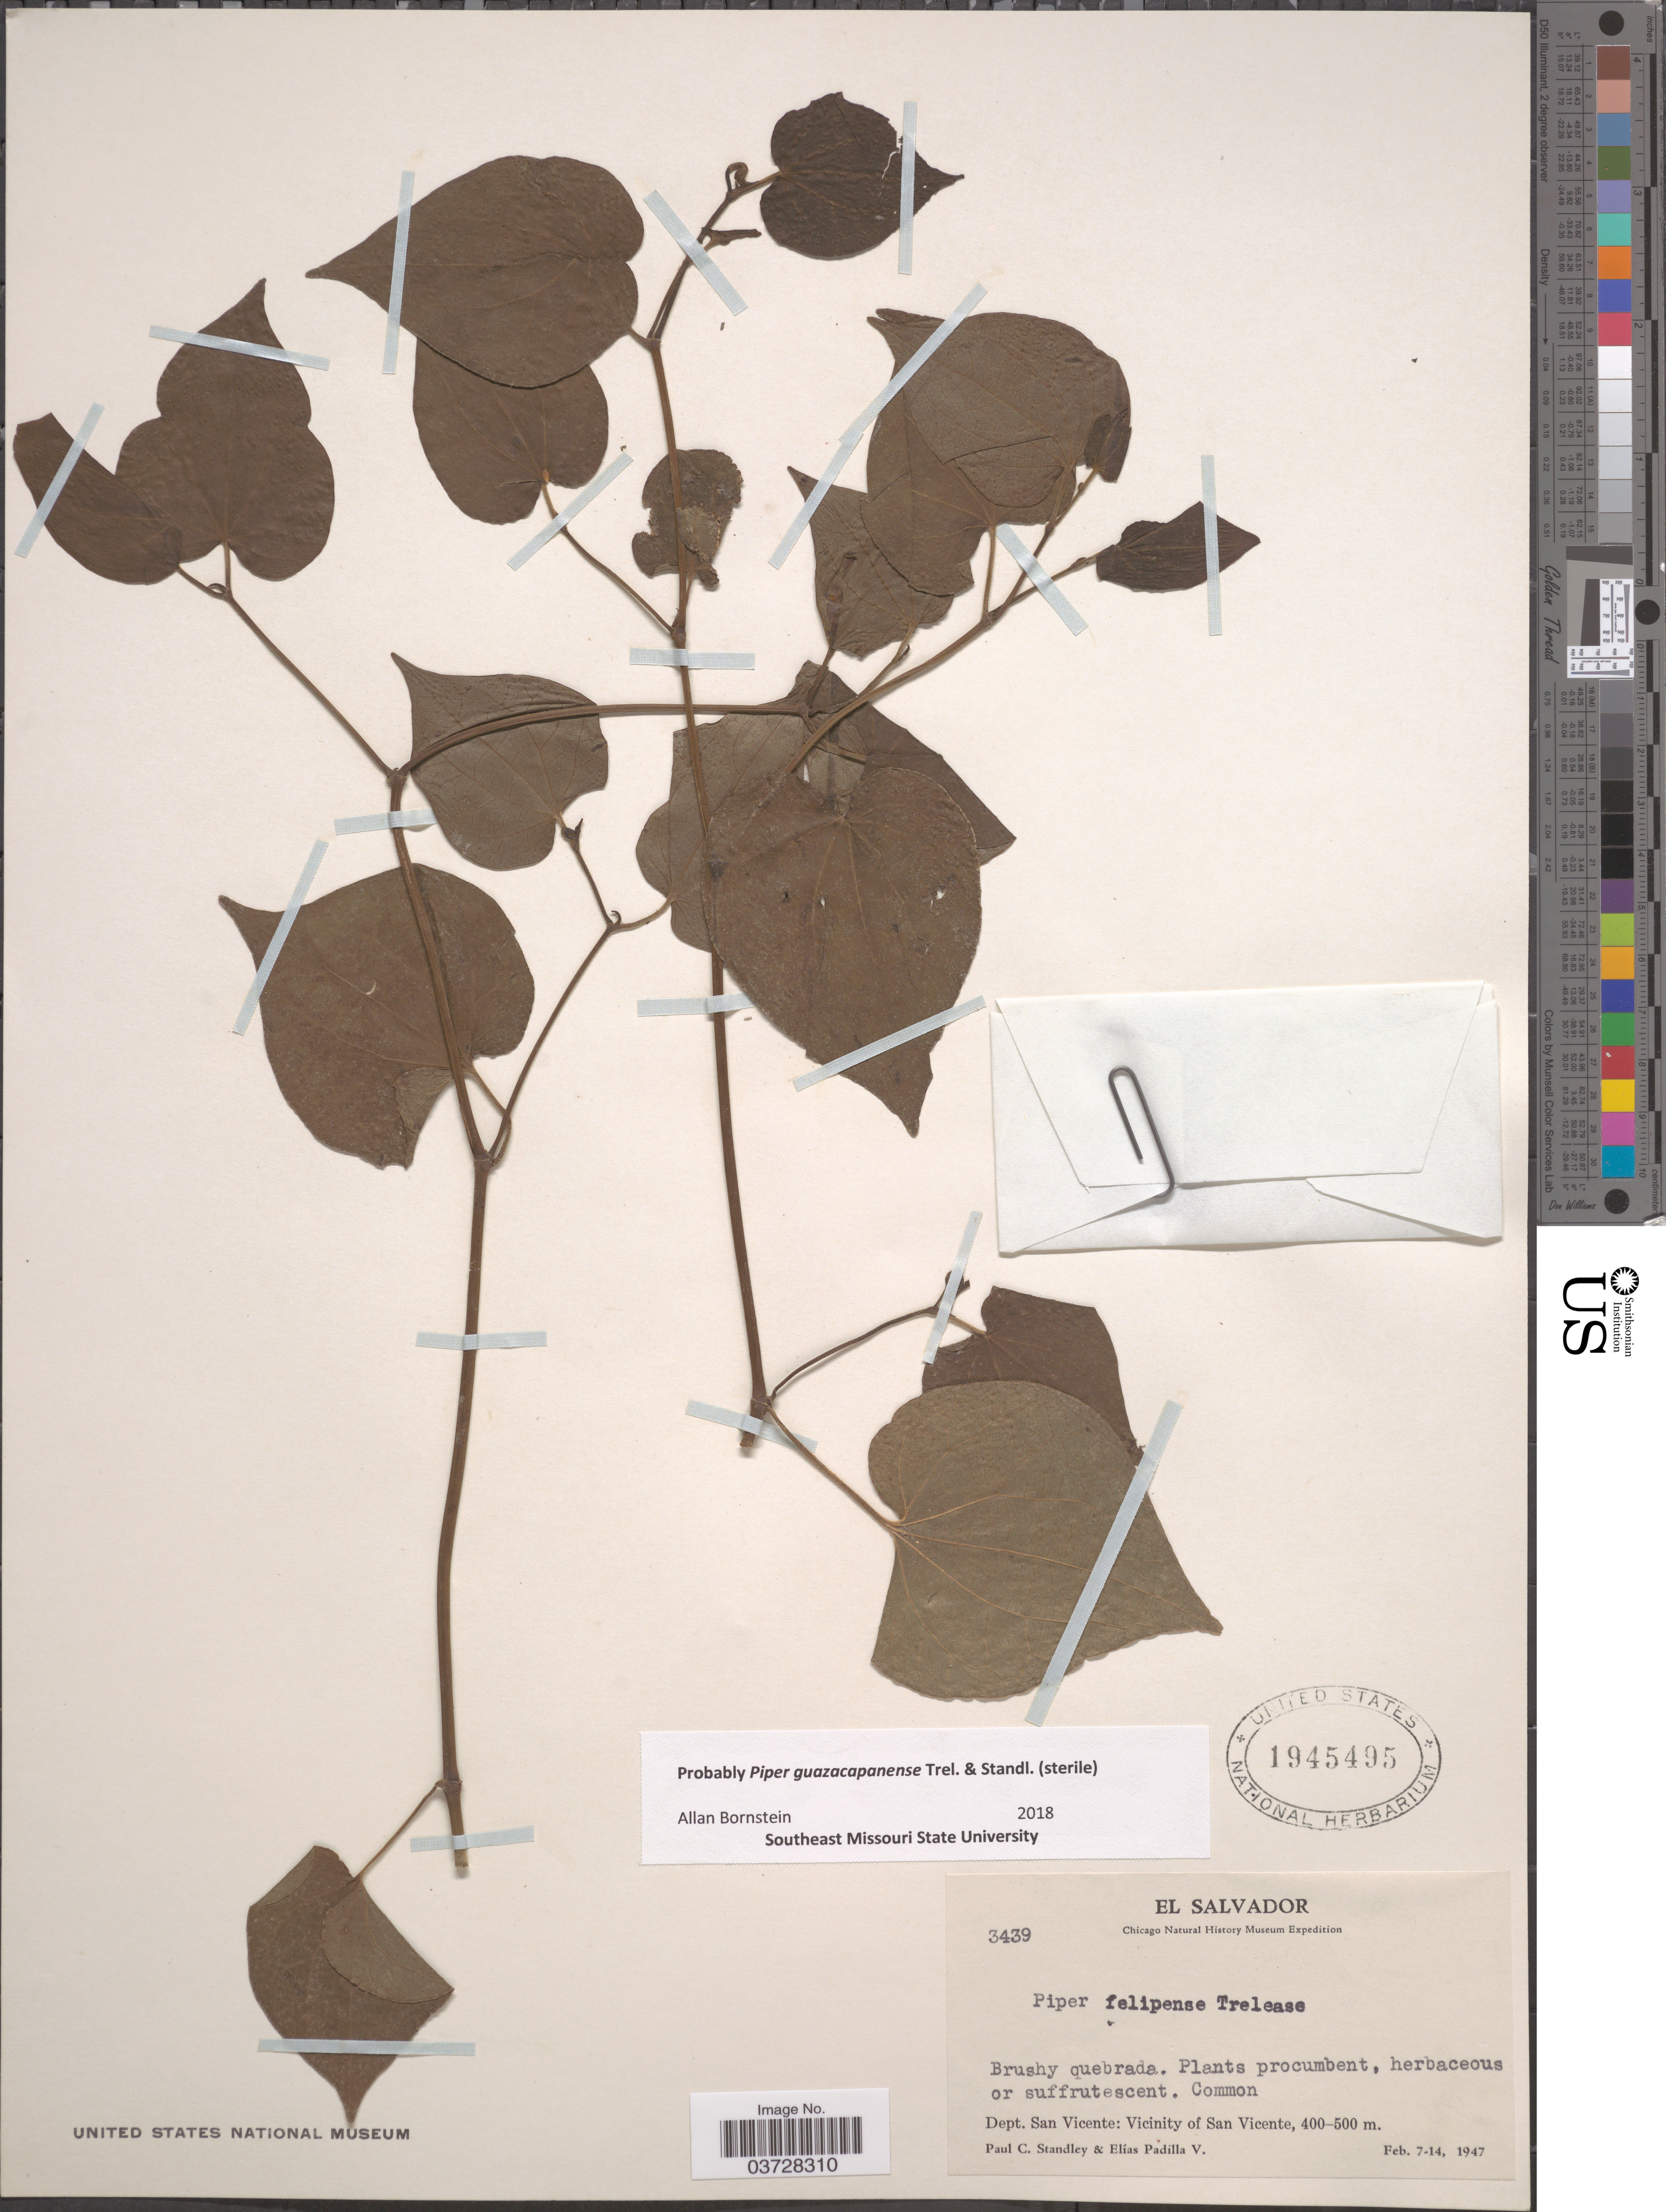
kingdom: Plantae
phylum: Tracheophyta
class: Magnoliopsida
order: Piperales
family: Piperaceae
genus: Piper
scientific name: Piper guazacapanense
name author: Trel. & Standl.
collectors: P. C. Standley & E. Padilla V.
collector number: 3439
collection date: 1947-02-07/1947-02-14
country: El Salvador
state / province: San Vincente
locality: Dept. San Vicente: Vicinity of San Vicente.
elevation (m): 400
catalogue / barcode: US 1945495